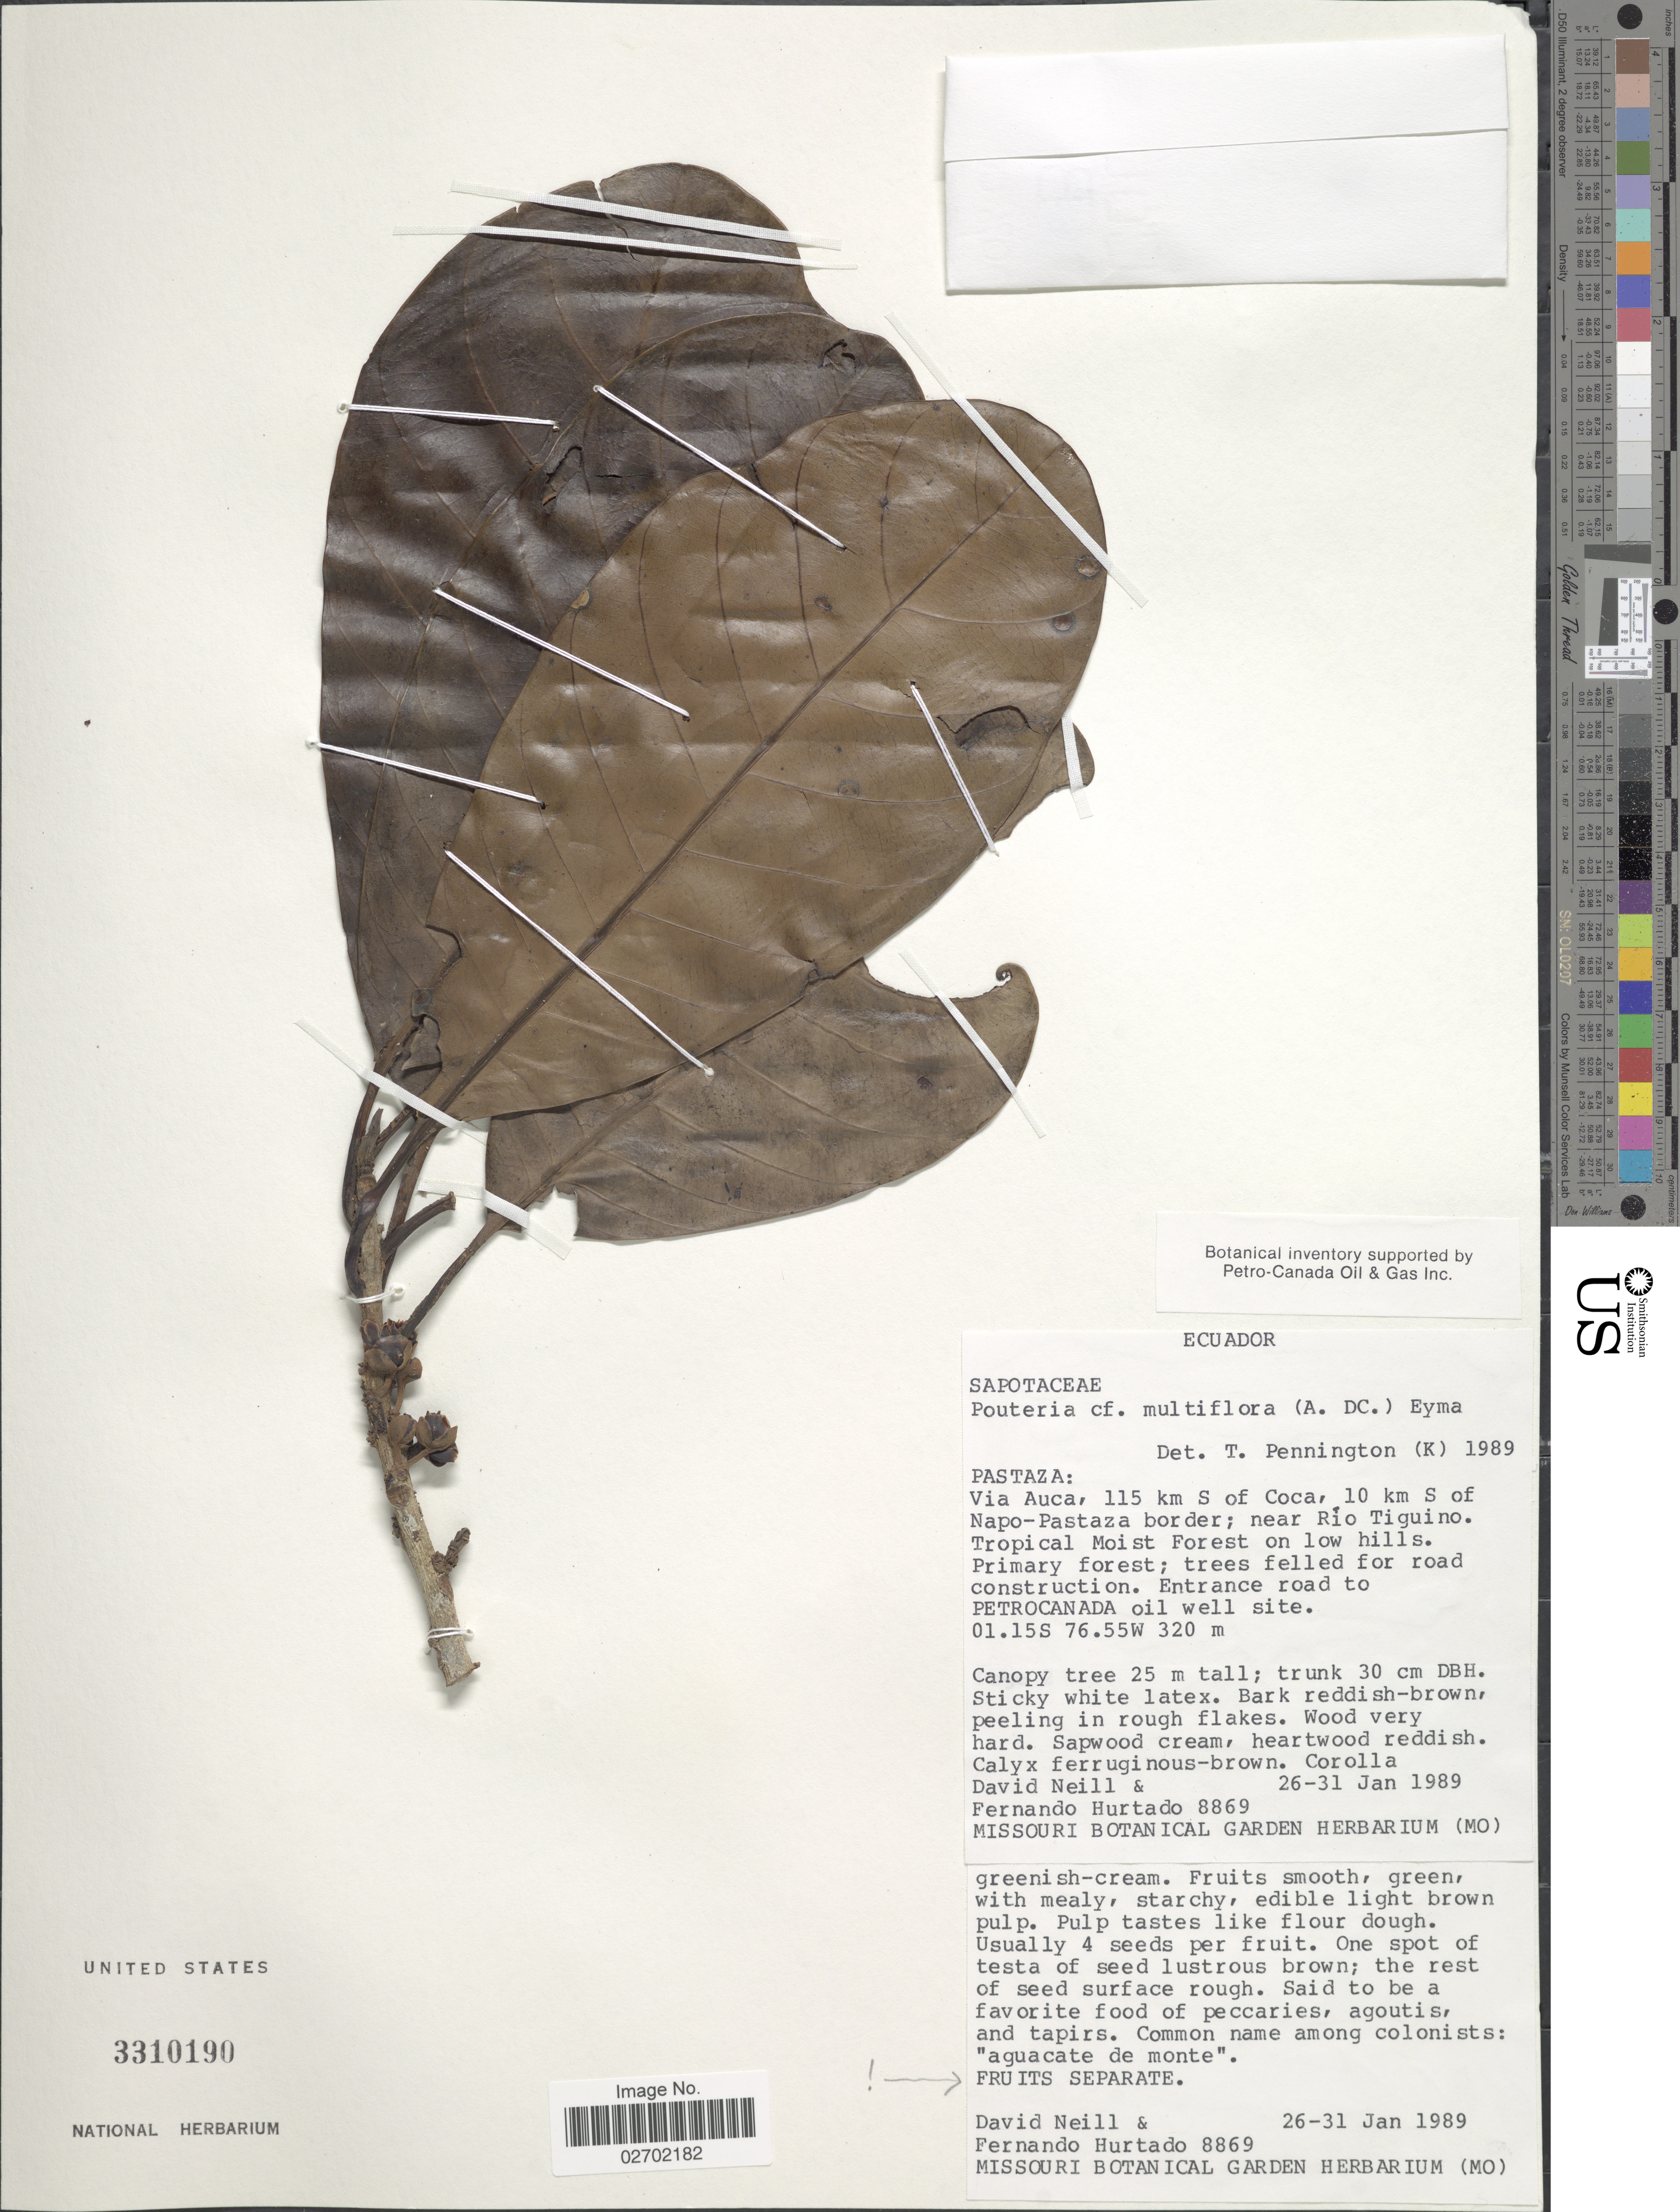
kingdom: Plantae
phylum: Tracheophyta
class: Magnoliopsida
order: Ericales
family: Sapotaceae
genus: Pouteria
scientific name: Pouteria multiflora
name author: (A. DC.) Eyma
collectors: D. Neill & F. Hurtado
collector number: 8869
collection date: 1989-01-26/1989-01-31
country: Ecuador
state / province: Pastaza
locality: Via Auca, 115 km S of Coca, 10 Km S of Napo-Pastaza border; near Río Tiguino. Tropical Moist Forest on low hills. Primary forest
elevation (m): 320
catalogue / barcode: US 3310190